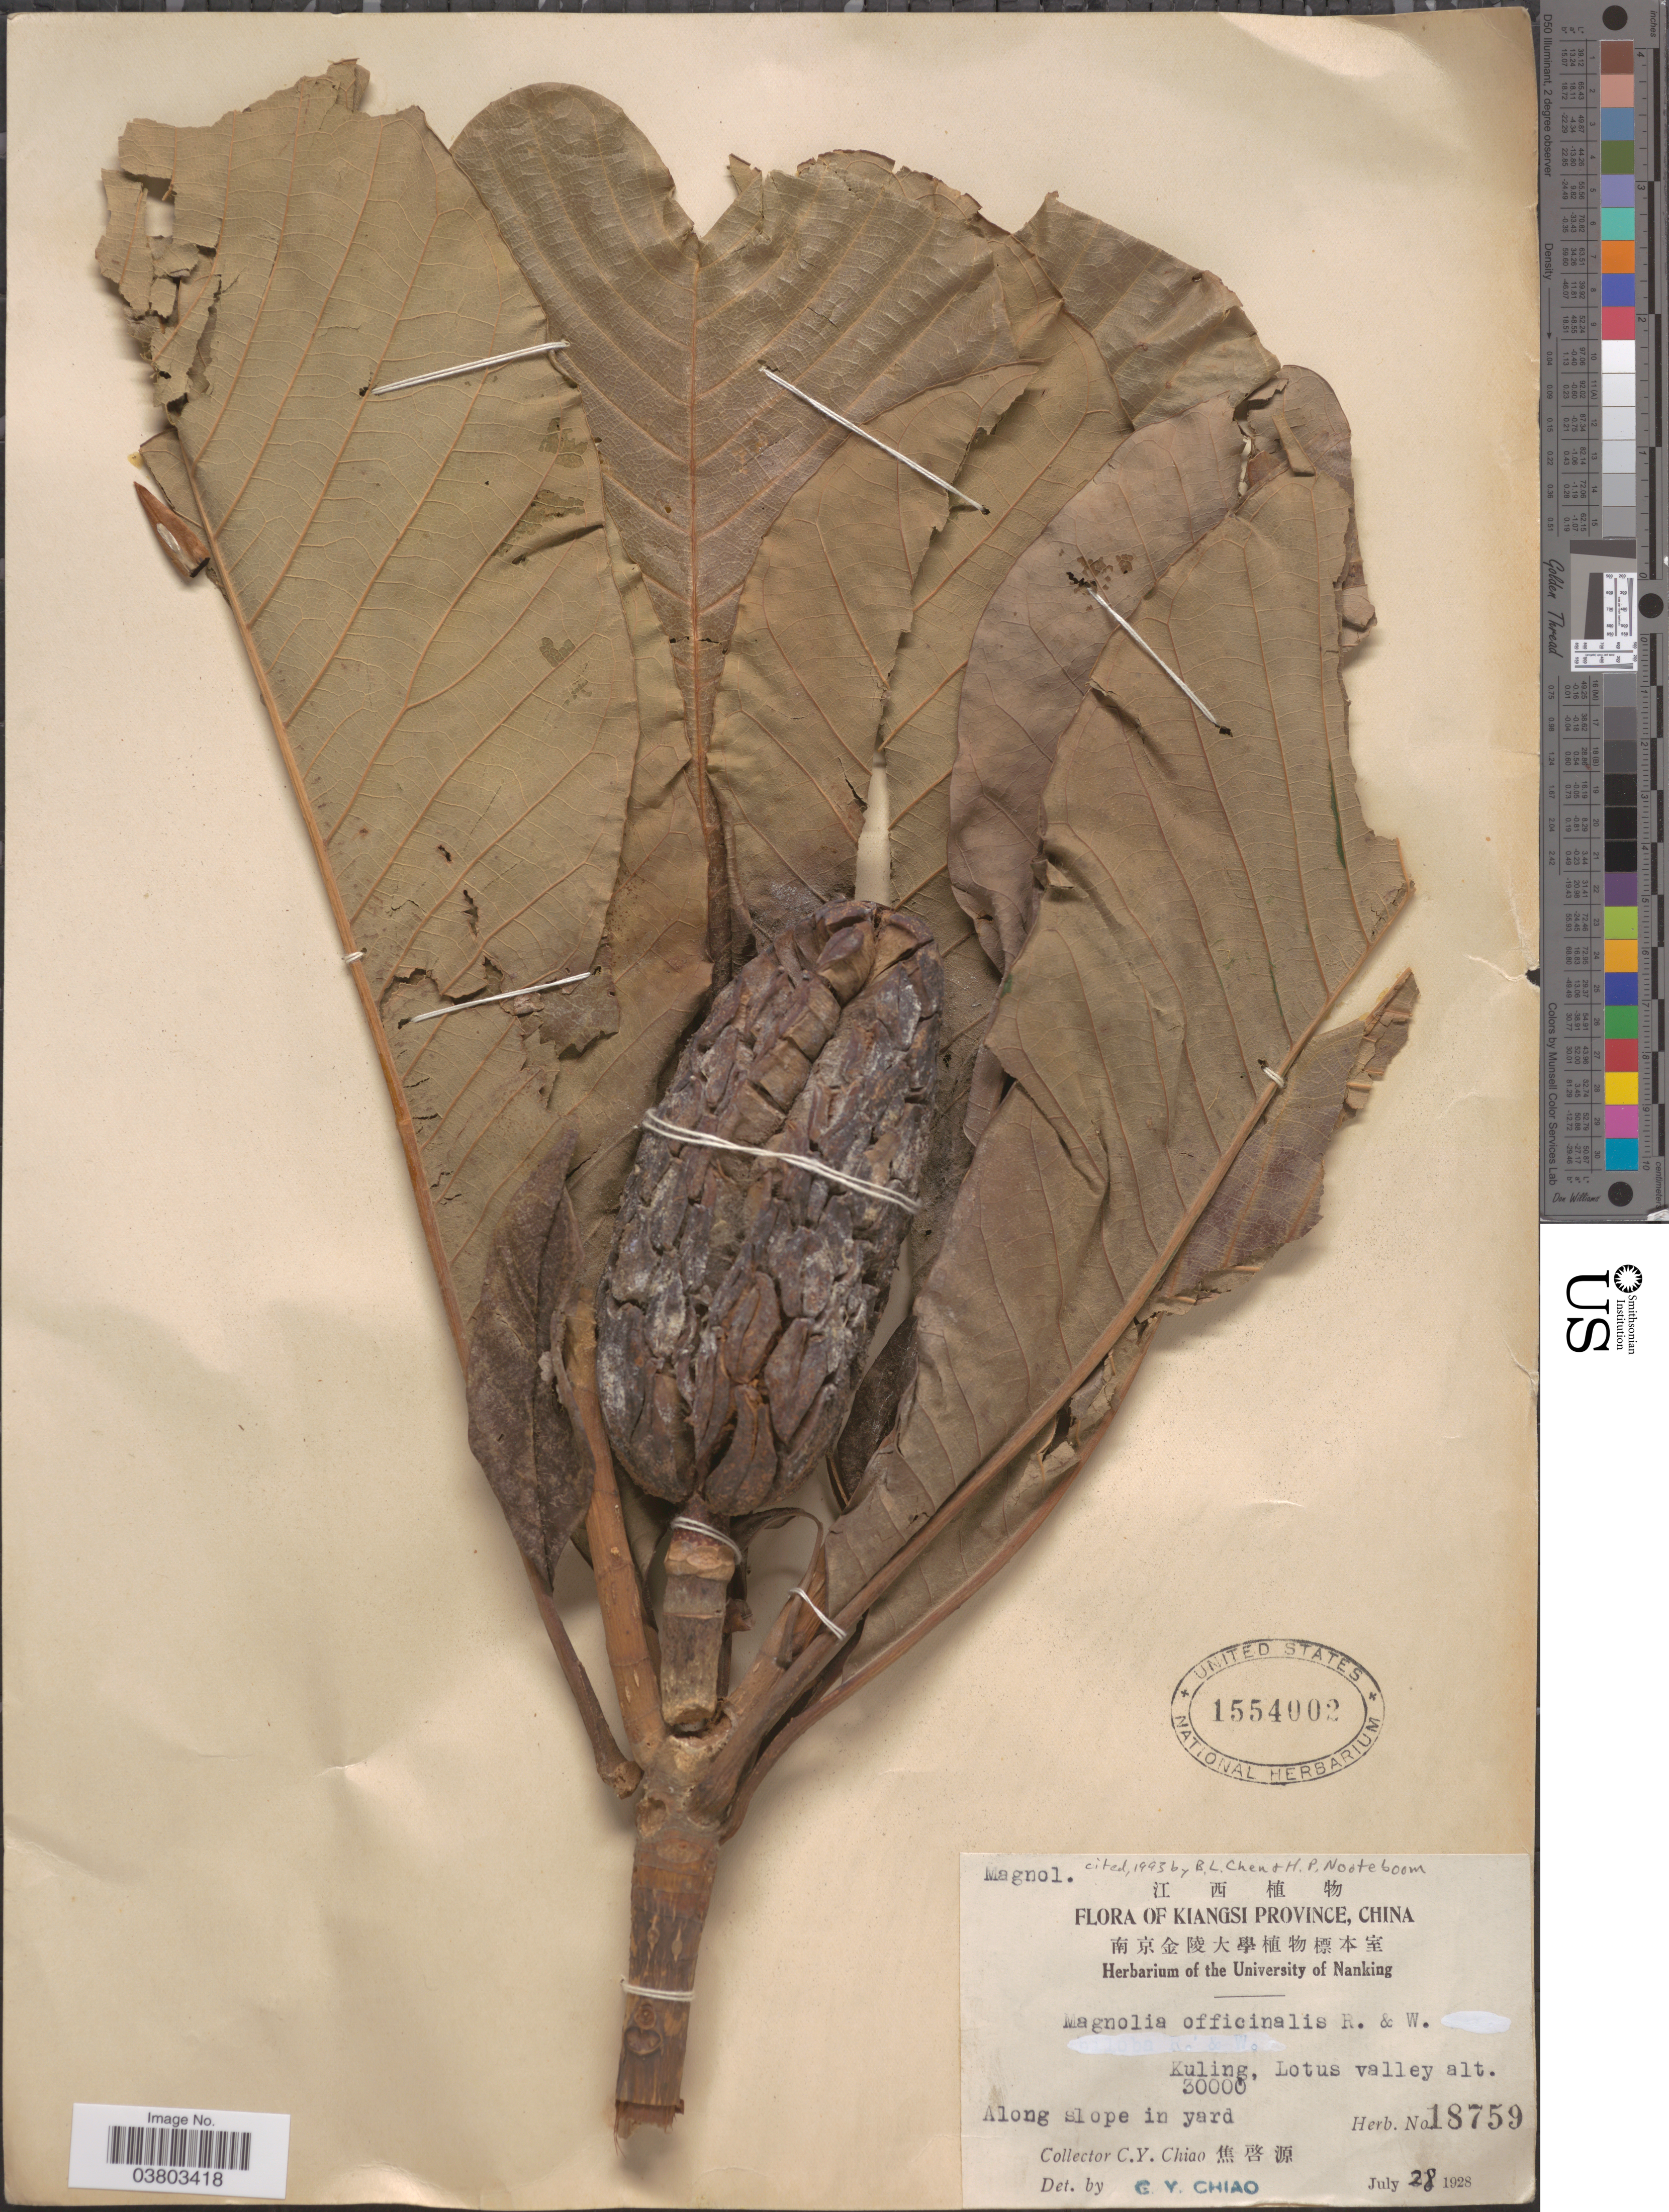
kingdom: Plantae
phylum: Tracheophyta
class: Magnoliopsida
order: Magnoliales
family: Magnoliaceae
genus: Magnolia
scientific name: Magnolia officinalis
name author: Rehder & E.H. Wilson in Sarg.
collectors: C. Y. Chiao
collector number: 18759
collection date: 1928-07-28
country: China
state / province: Jiangxi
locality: Kiangsi Province. Kuling, Lotus valley. Along slope in yard.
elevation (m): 9144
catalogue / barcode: US 1554002